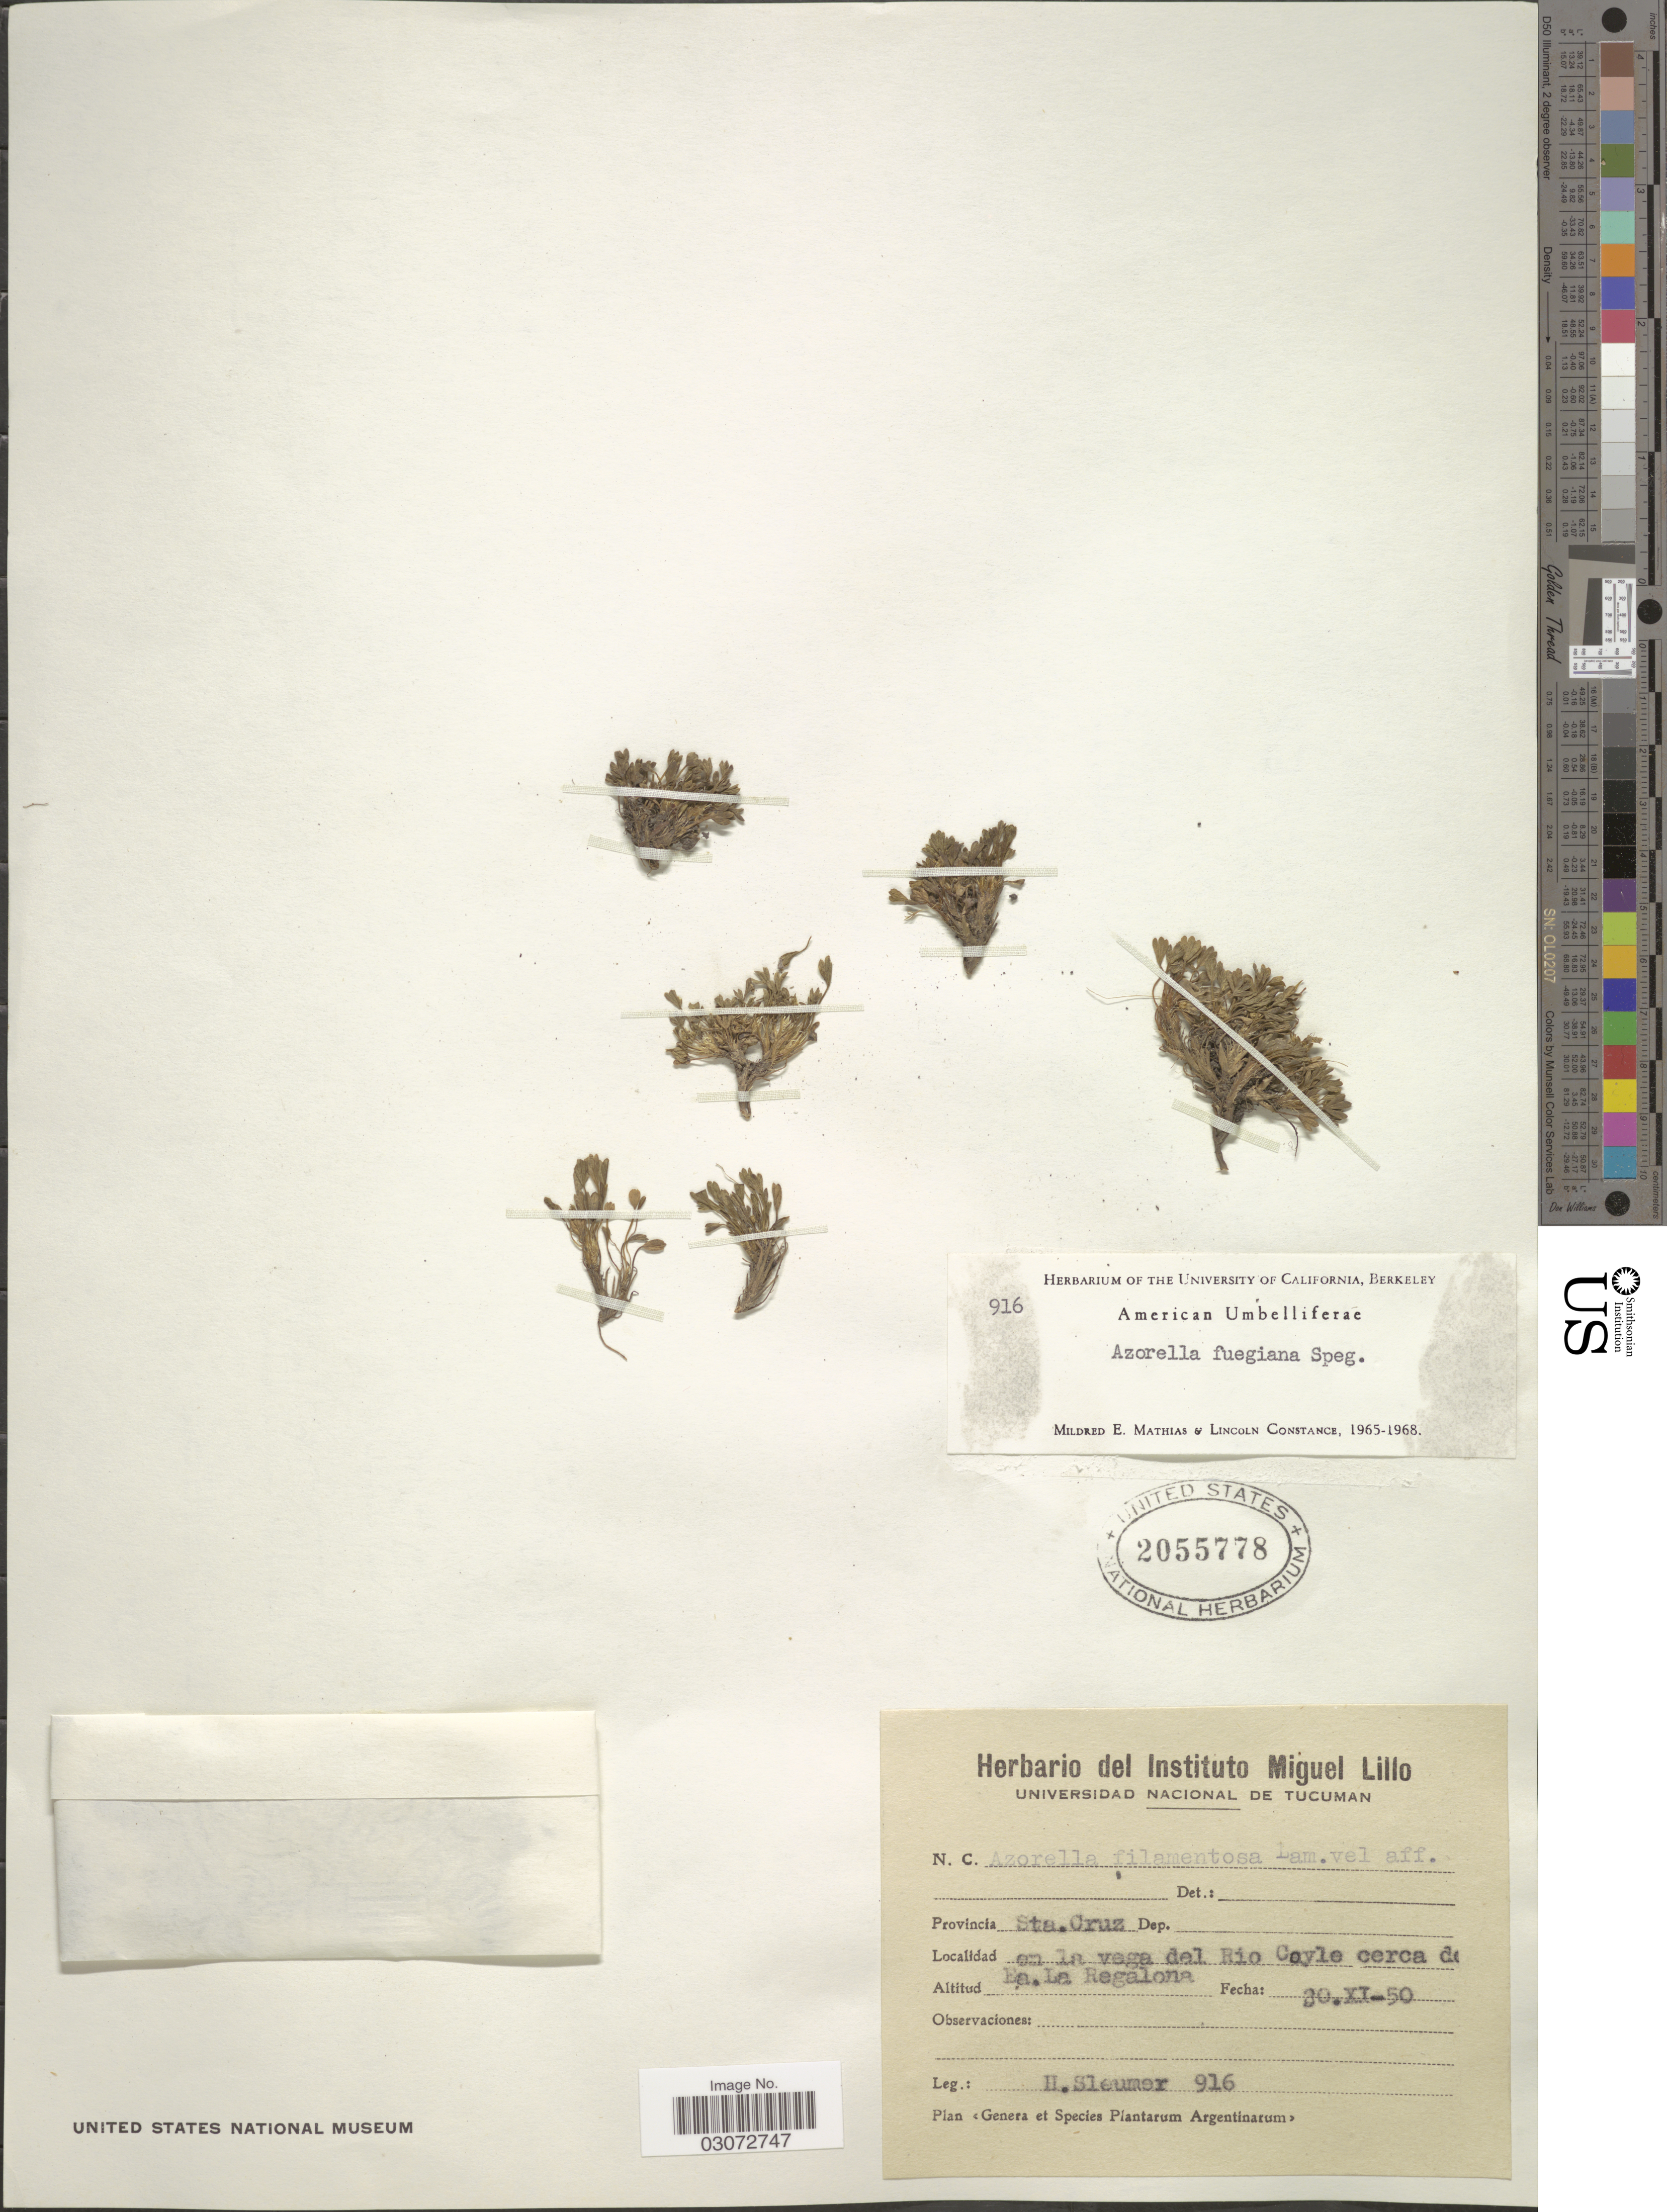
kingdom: Plantae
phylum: Tracheophyta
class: Magnoliopsida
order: Apiales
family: Apiaceae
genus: Azorella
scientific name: Azorella fuegiana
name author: Speg.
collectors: H. O. Sleumer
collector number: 916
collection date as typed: Transcribed d/m/y: 30/11/50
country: Argentina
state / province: Santa Cruz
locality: En la vega del Rio Coyle cerca de Ea. La Regalona.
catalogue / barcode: US 2055778